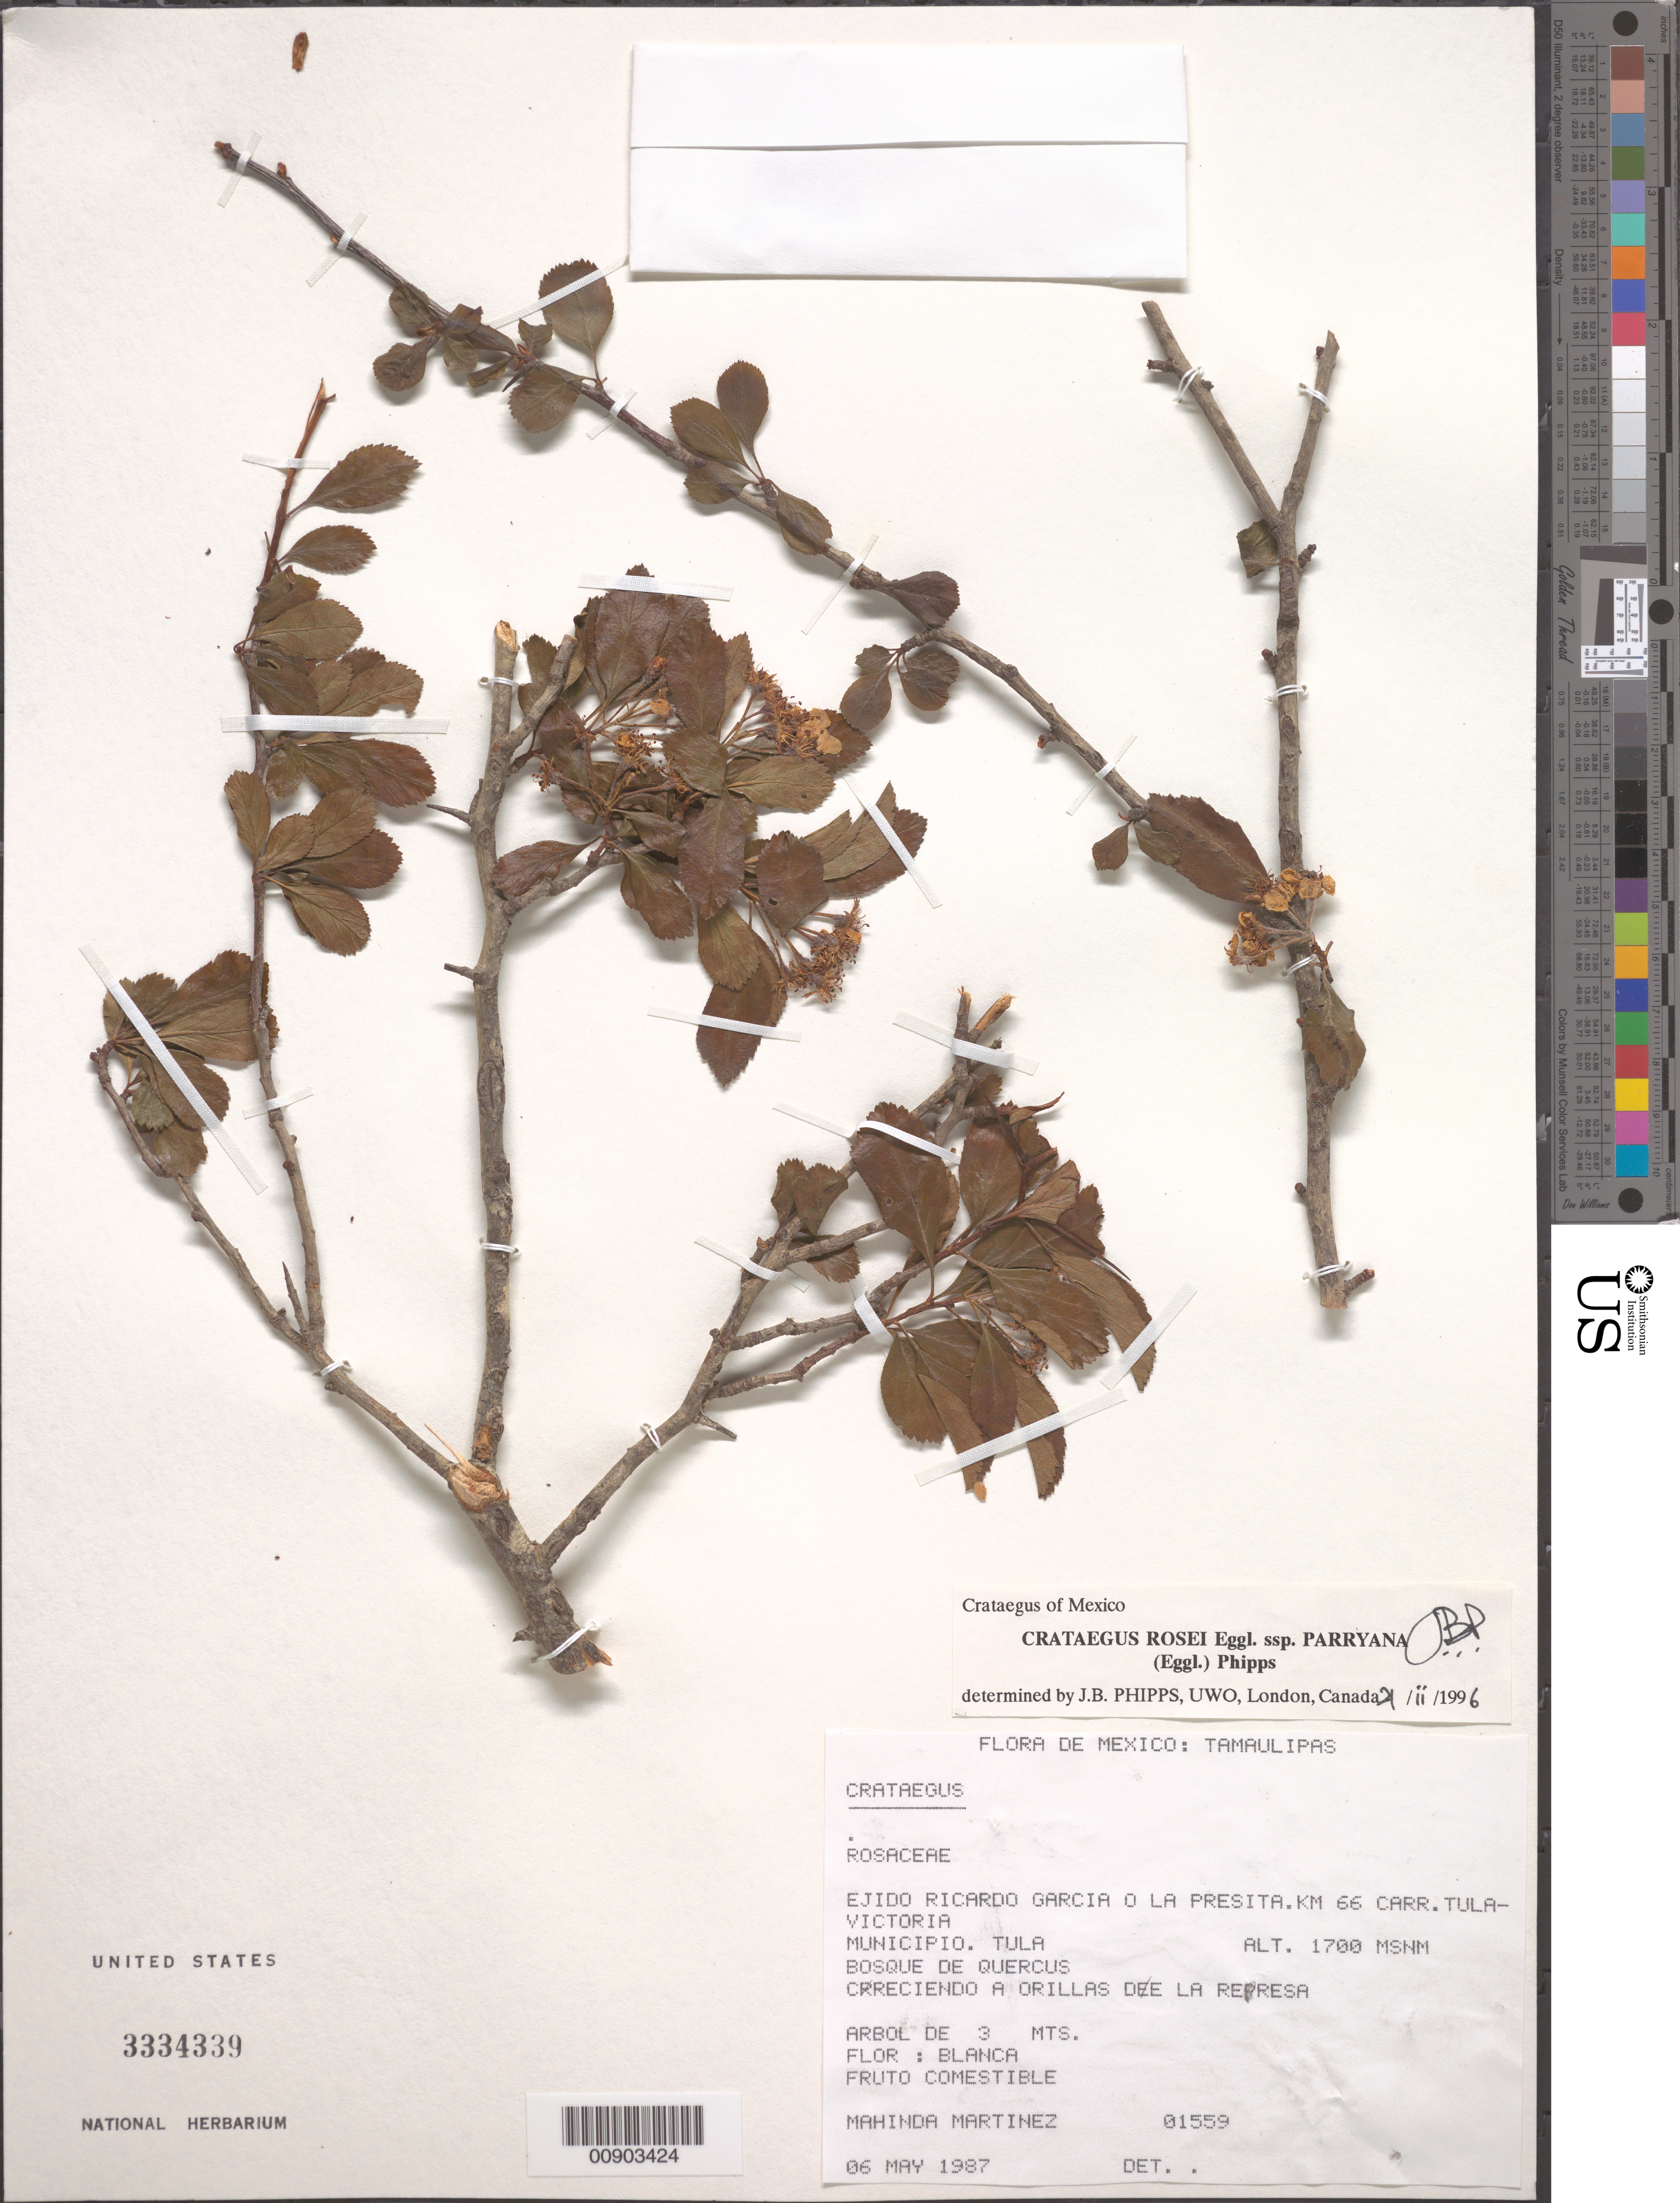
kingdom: Plantae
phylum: Tracheophyta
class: Magnoliopsida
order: Rosales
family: Rosaceae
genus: Crataegus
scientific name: Crataegus rosei subsp. parryana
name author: Eggl.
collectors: M. Martinez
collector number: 01559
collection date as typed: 06 May 1987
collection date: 1987-05-06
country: Mexico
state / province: Tamaulipas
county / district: Tula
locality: Ejido Ricardo García o La Presita. Km 66 carr. Tula-Victoria. Municipio Tula, Tamaulipas.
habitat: Bosque de Quercus. Creciendo a orillas de la represa.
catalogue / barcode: US 3334339